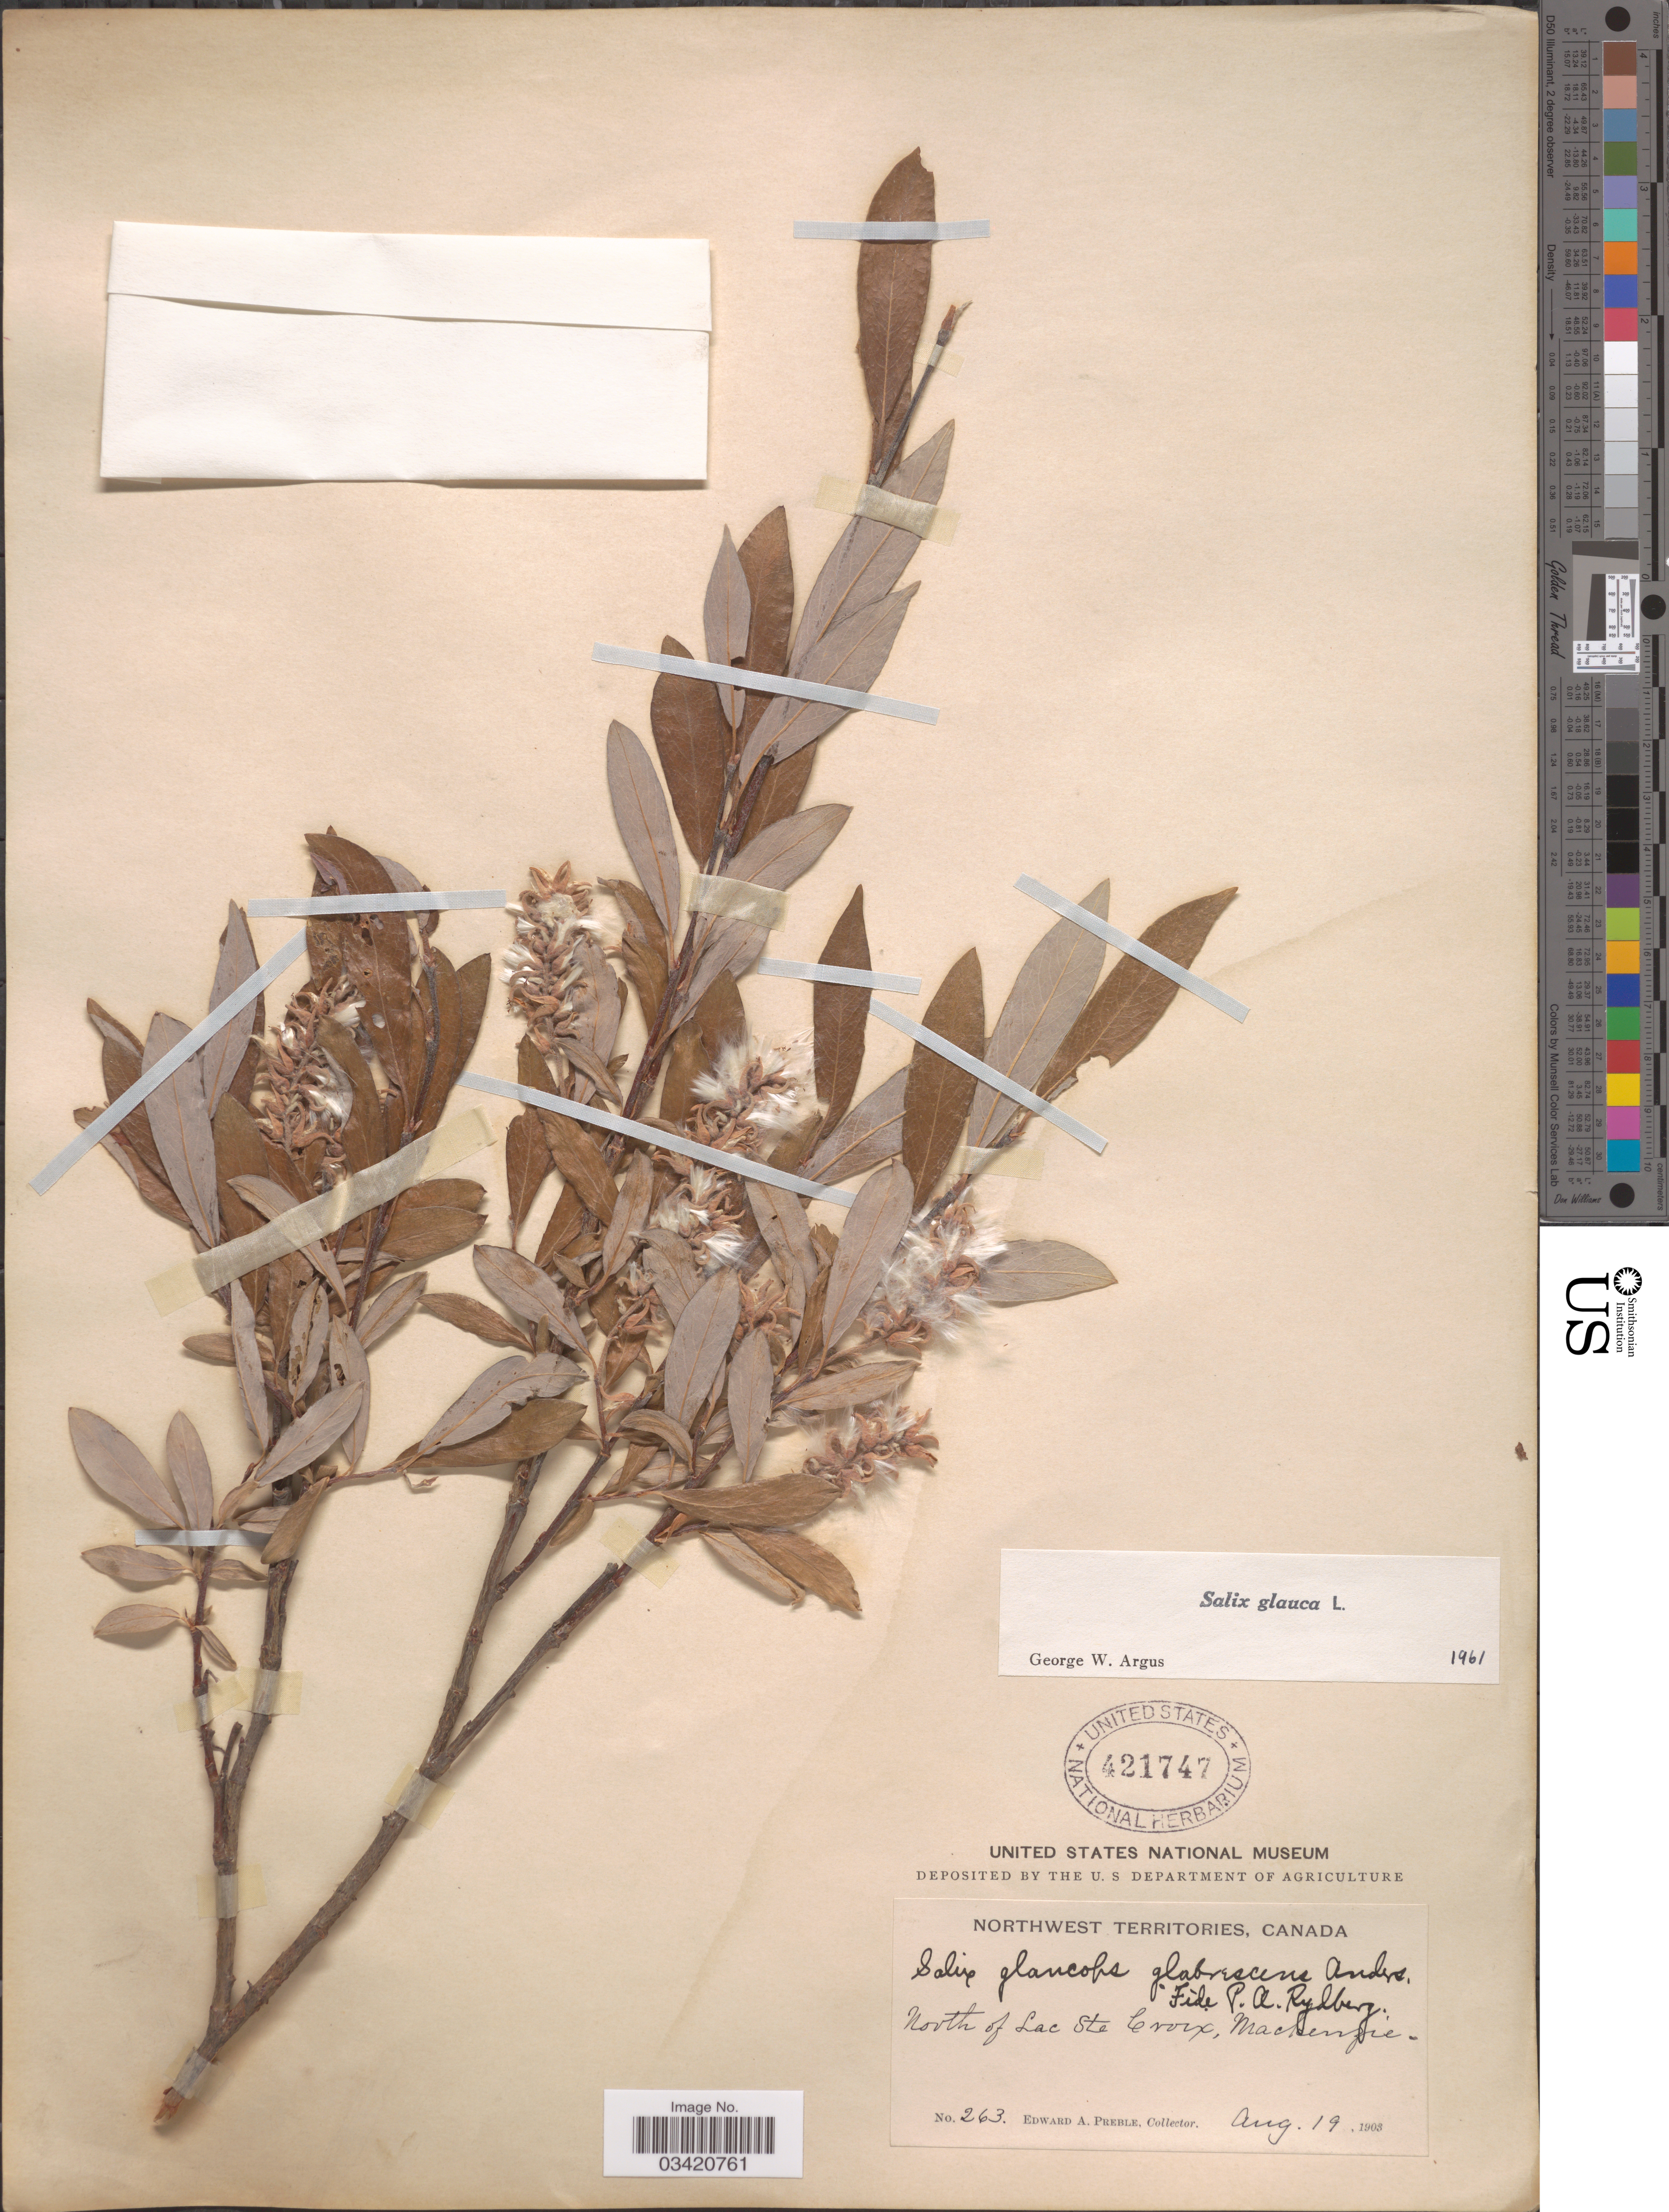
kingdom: Plantae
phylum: Tracheophyta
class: Magnoliopsida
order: Malpighiales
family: Salicaceae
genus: Salix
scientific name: Salix glauca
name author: L.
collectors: E. Preble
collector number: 263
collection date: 1903-08-19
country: Canada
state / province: Northwest Territories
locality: North of Lac Ste Croix, Mackenzie.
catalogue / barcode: US 421747